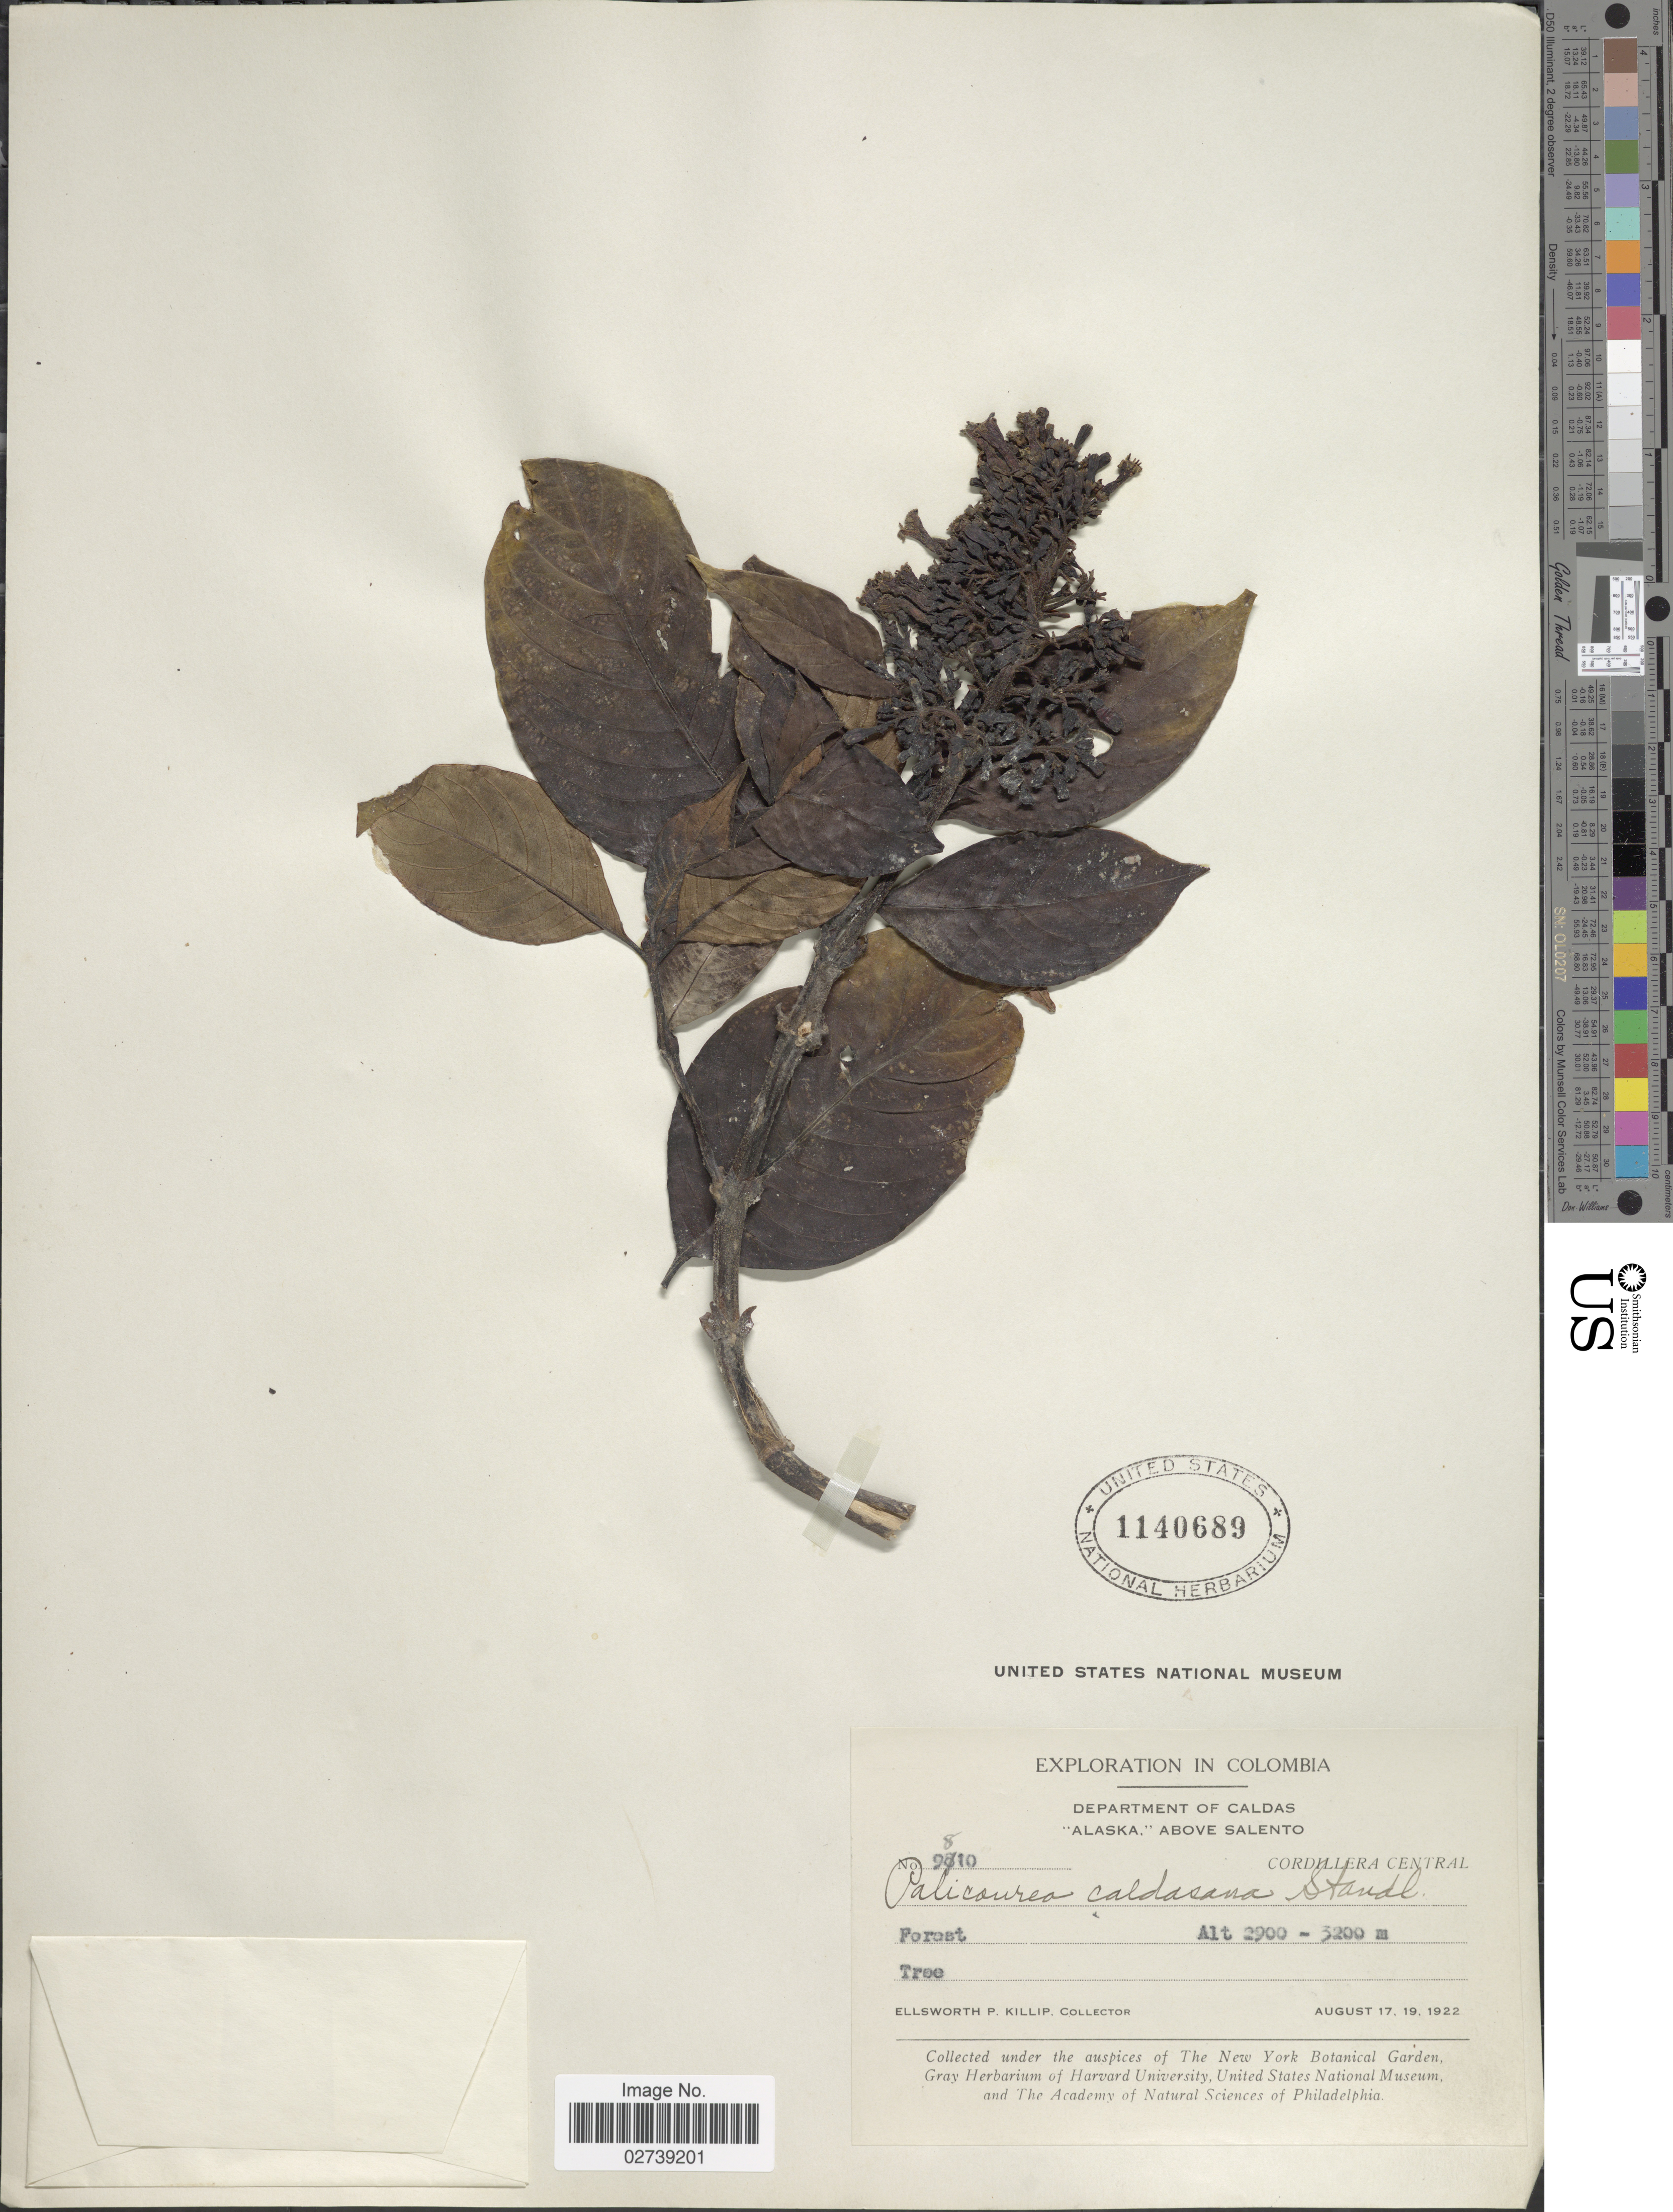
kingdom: Plantae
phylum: Tracheophyta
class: Magnoliopsida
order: Gentianales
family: Rubiaceae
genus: Palicourea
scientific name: Palicourea caldasana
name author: Standl.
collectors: E. P. Killip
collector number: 2810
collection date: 1922-08-17/1922-08-19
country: Colombia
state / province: Caldas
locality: Department of Caldas. "Alaska,"Above Salento. Cordillera Central.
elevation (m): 2900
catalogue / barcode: US 1140689